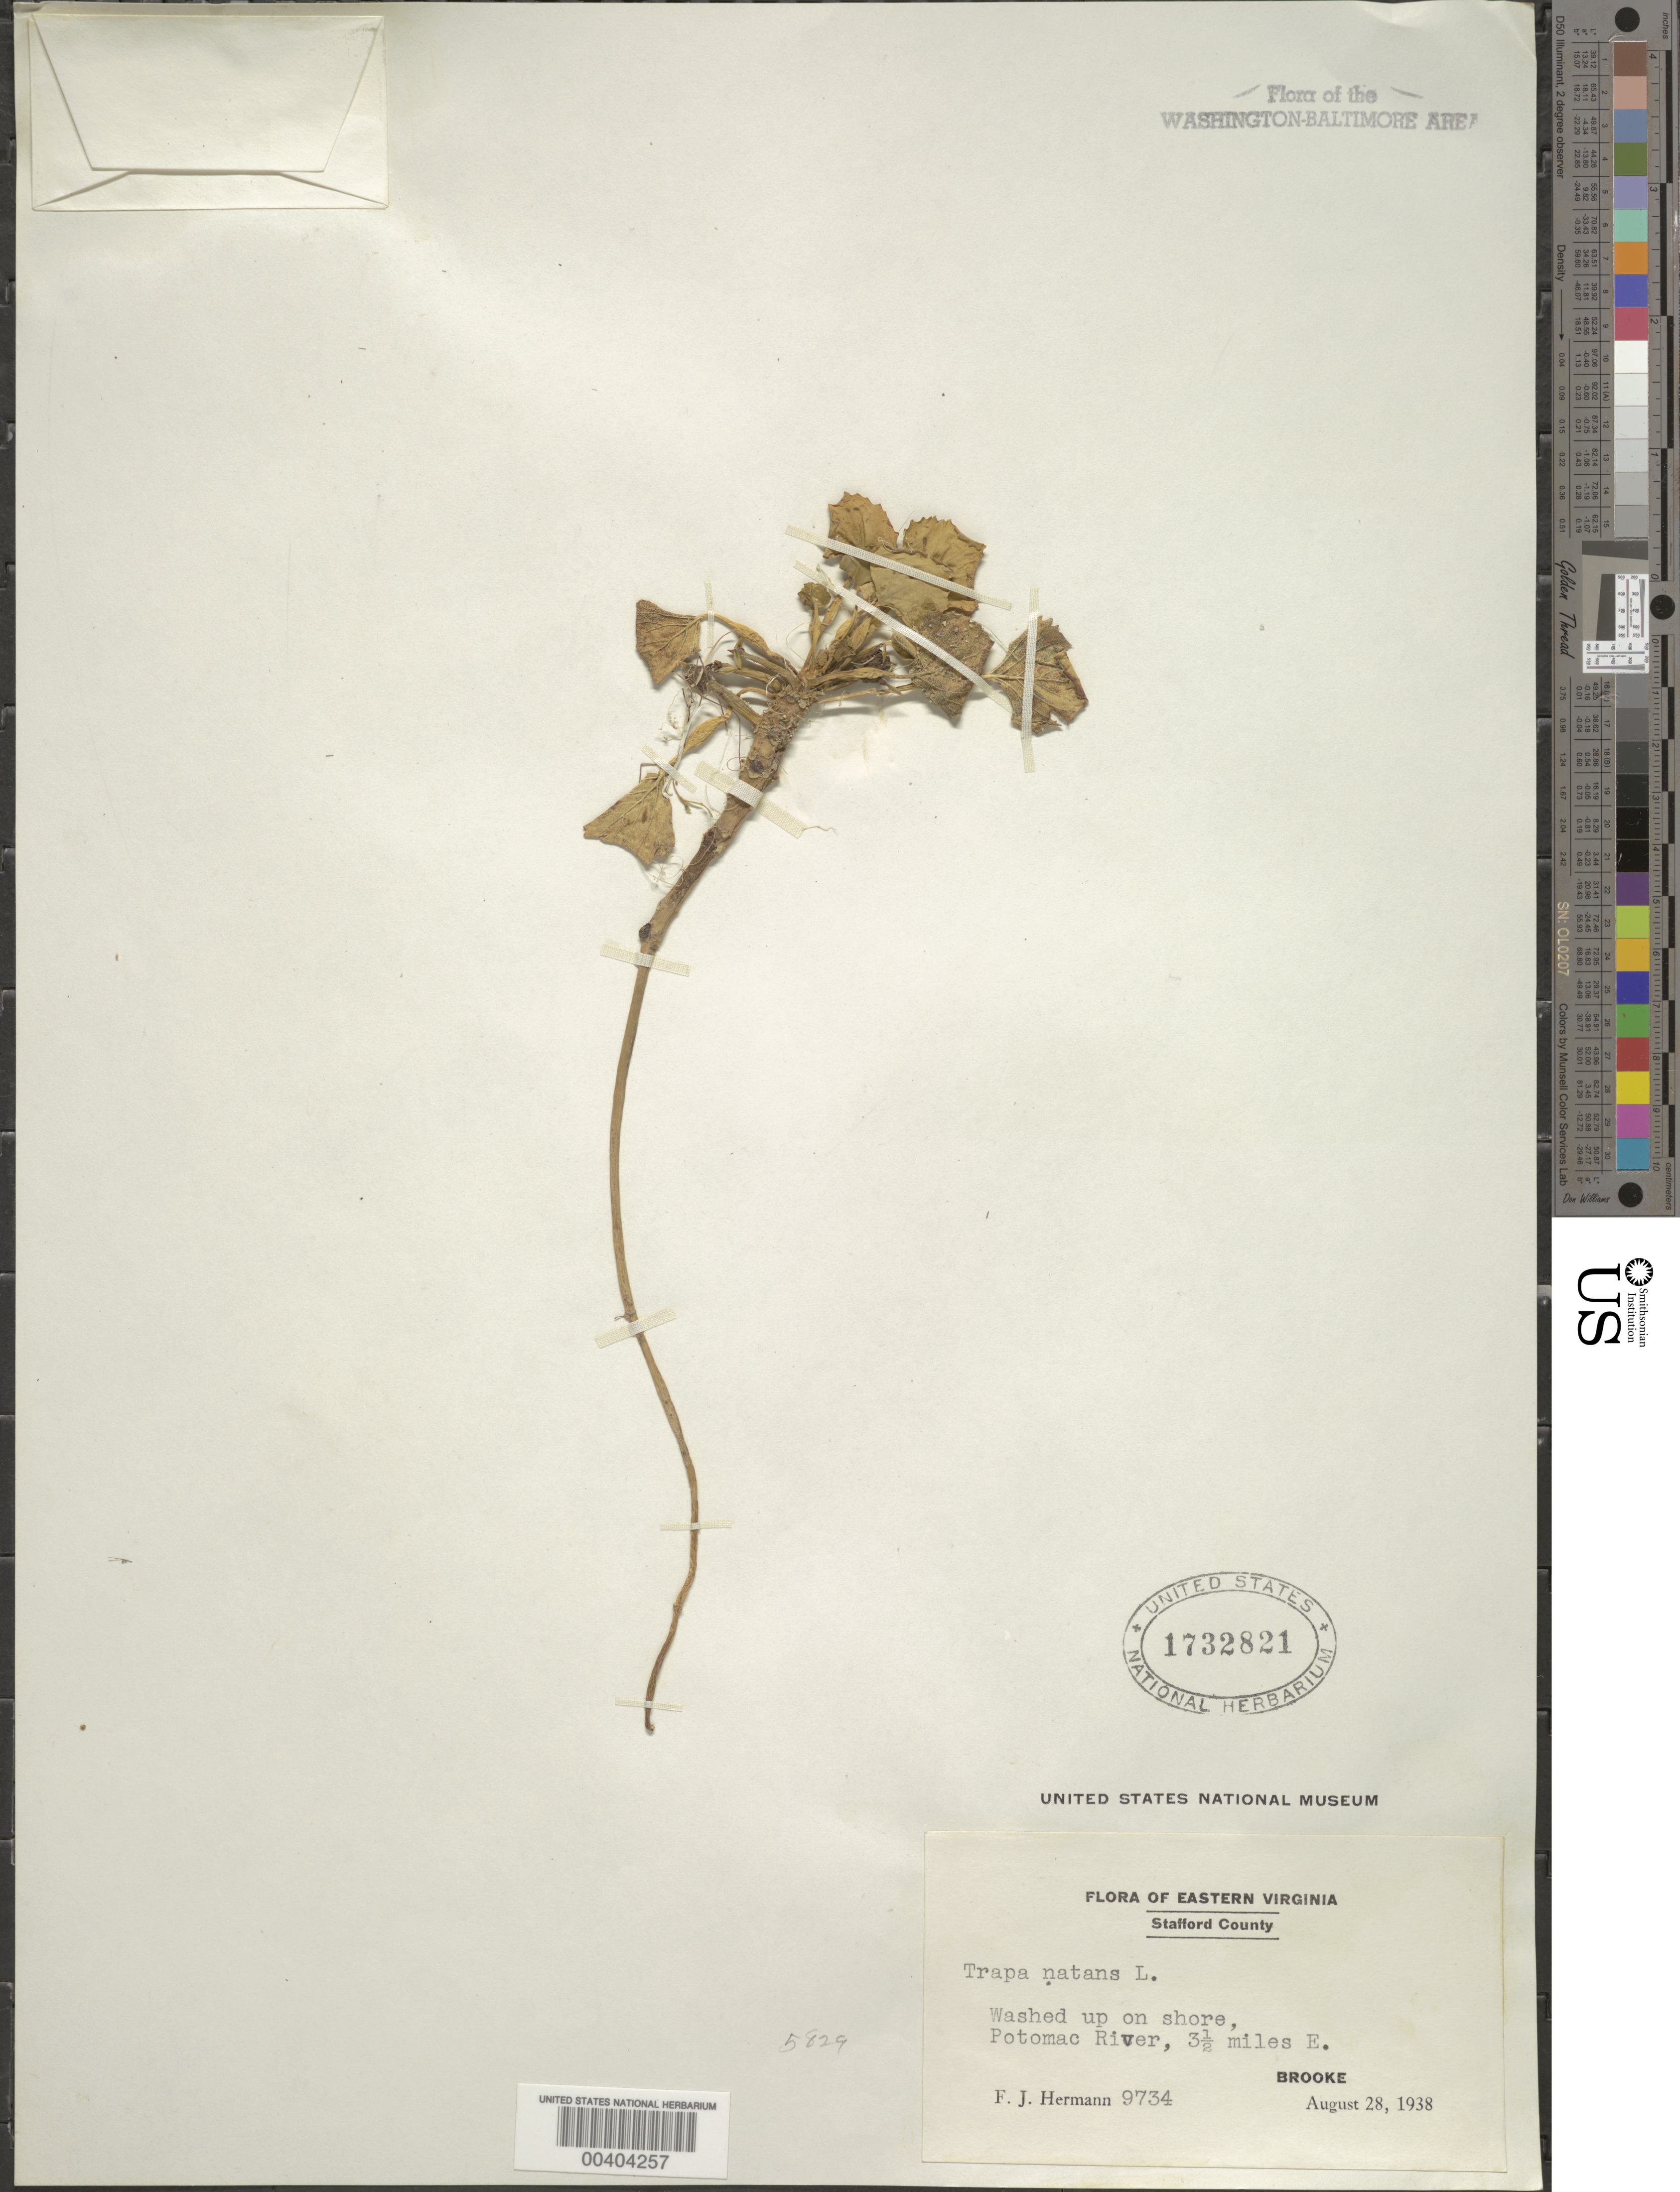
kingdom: Plantae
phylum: Tracheophyta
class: Magnoliopsida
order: Myrtales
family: Lythraceae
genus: Trapa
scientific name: Trapa natans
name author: L.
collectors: F. J. Hermann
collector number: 9734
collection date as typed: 28 Aug 1938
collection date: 1938-08-28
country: United States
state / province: Virginia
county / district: Stafford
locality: Potomac River, 3.5 mi. E of C. and O. Canal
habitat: Washed up onshore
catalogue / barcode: US 1732821